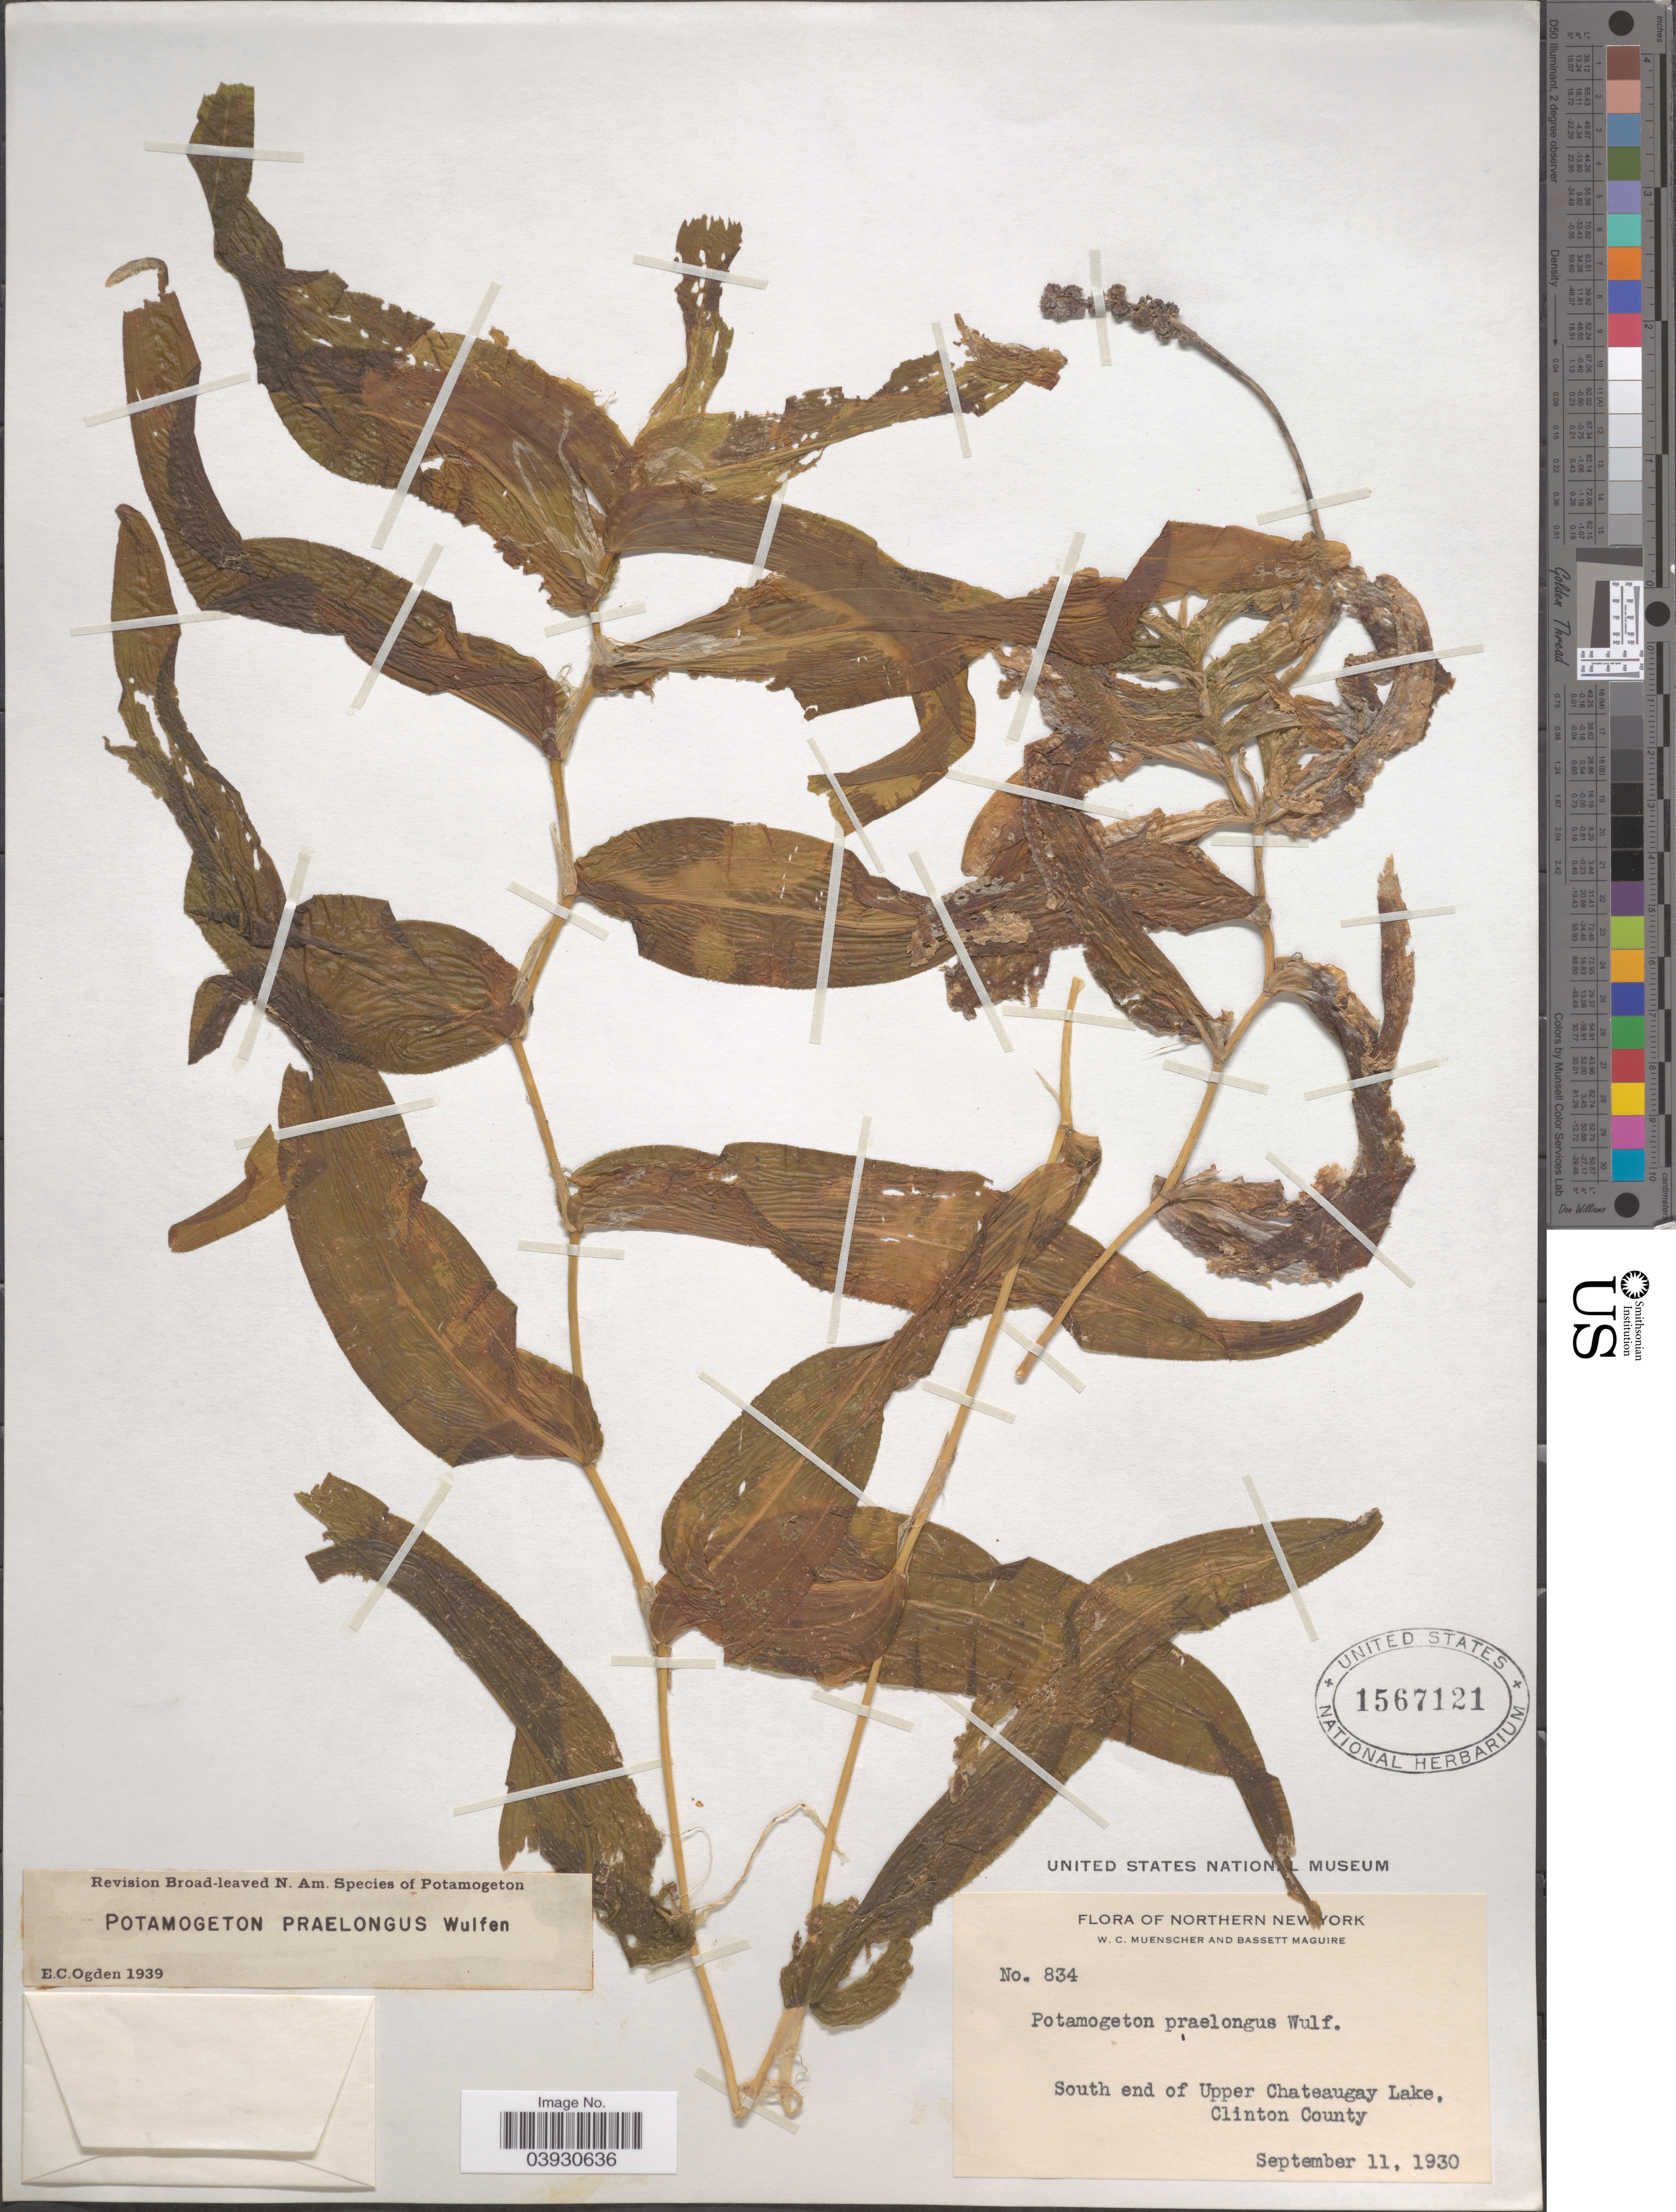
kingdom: Plantae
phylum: Tracheophyta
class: Liliopsida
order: Alismatales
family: Potamogetonaceae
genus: Potamogeton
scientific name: Potamogeton praelongus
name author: Wulfen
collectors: W. Muenscher & B. Maguire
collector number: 834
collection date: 1930-09-11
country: United States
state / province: New York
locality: Northern New York. South end of Upper Chateaugay Lake, Clinton County.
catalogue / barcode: US 1567121